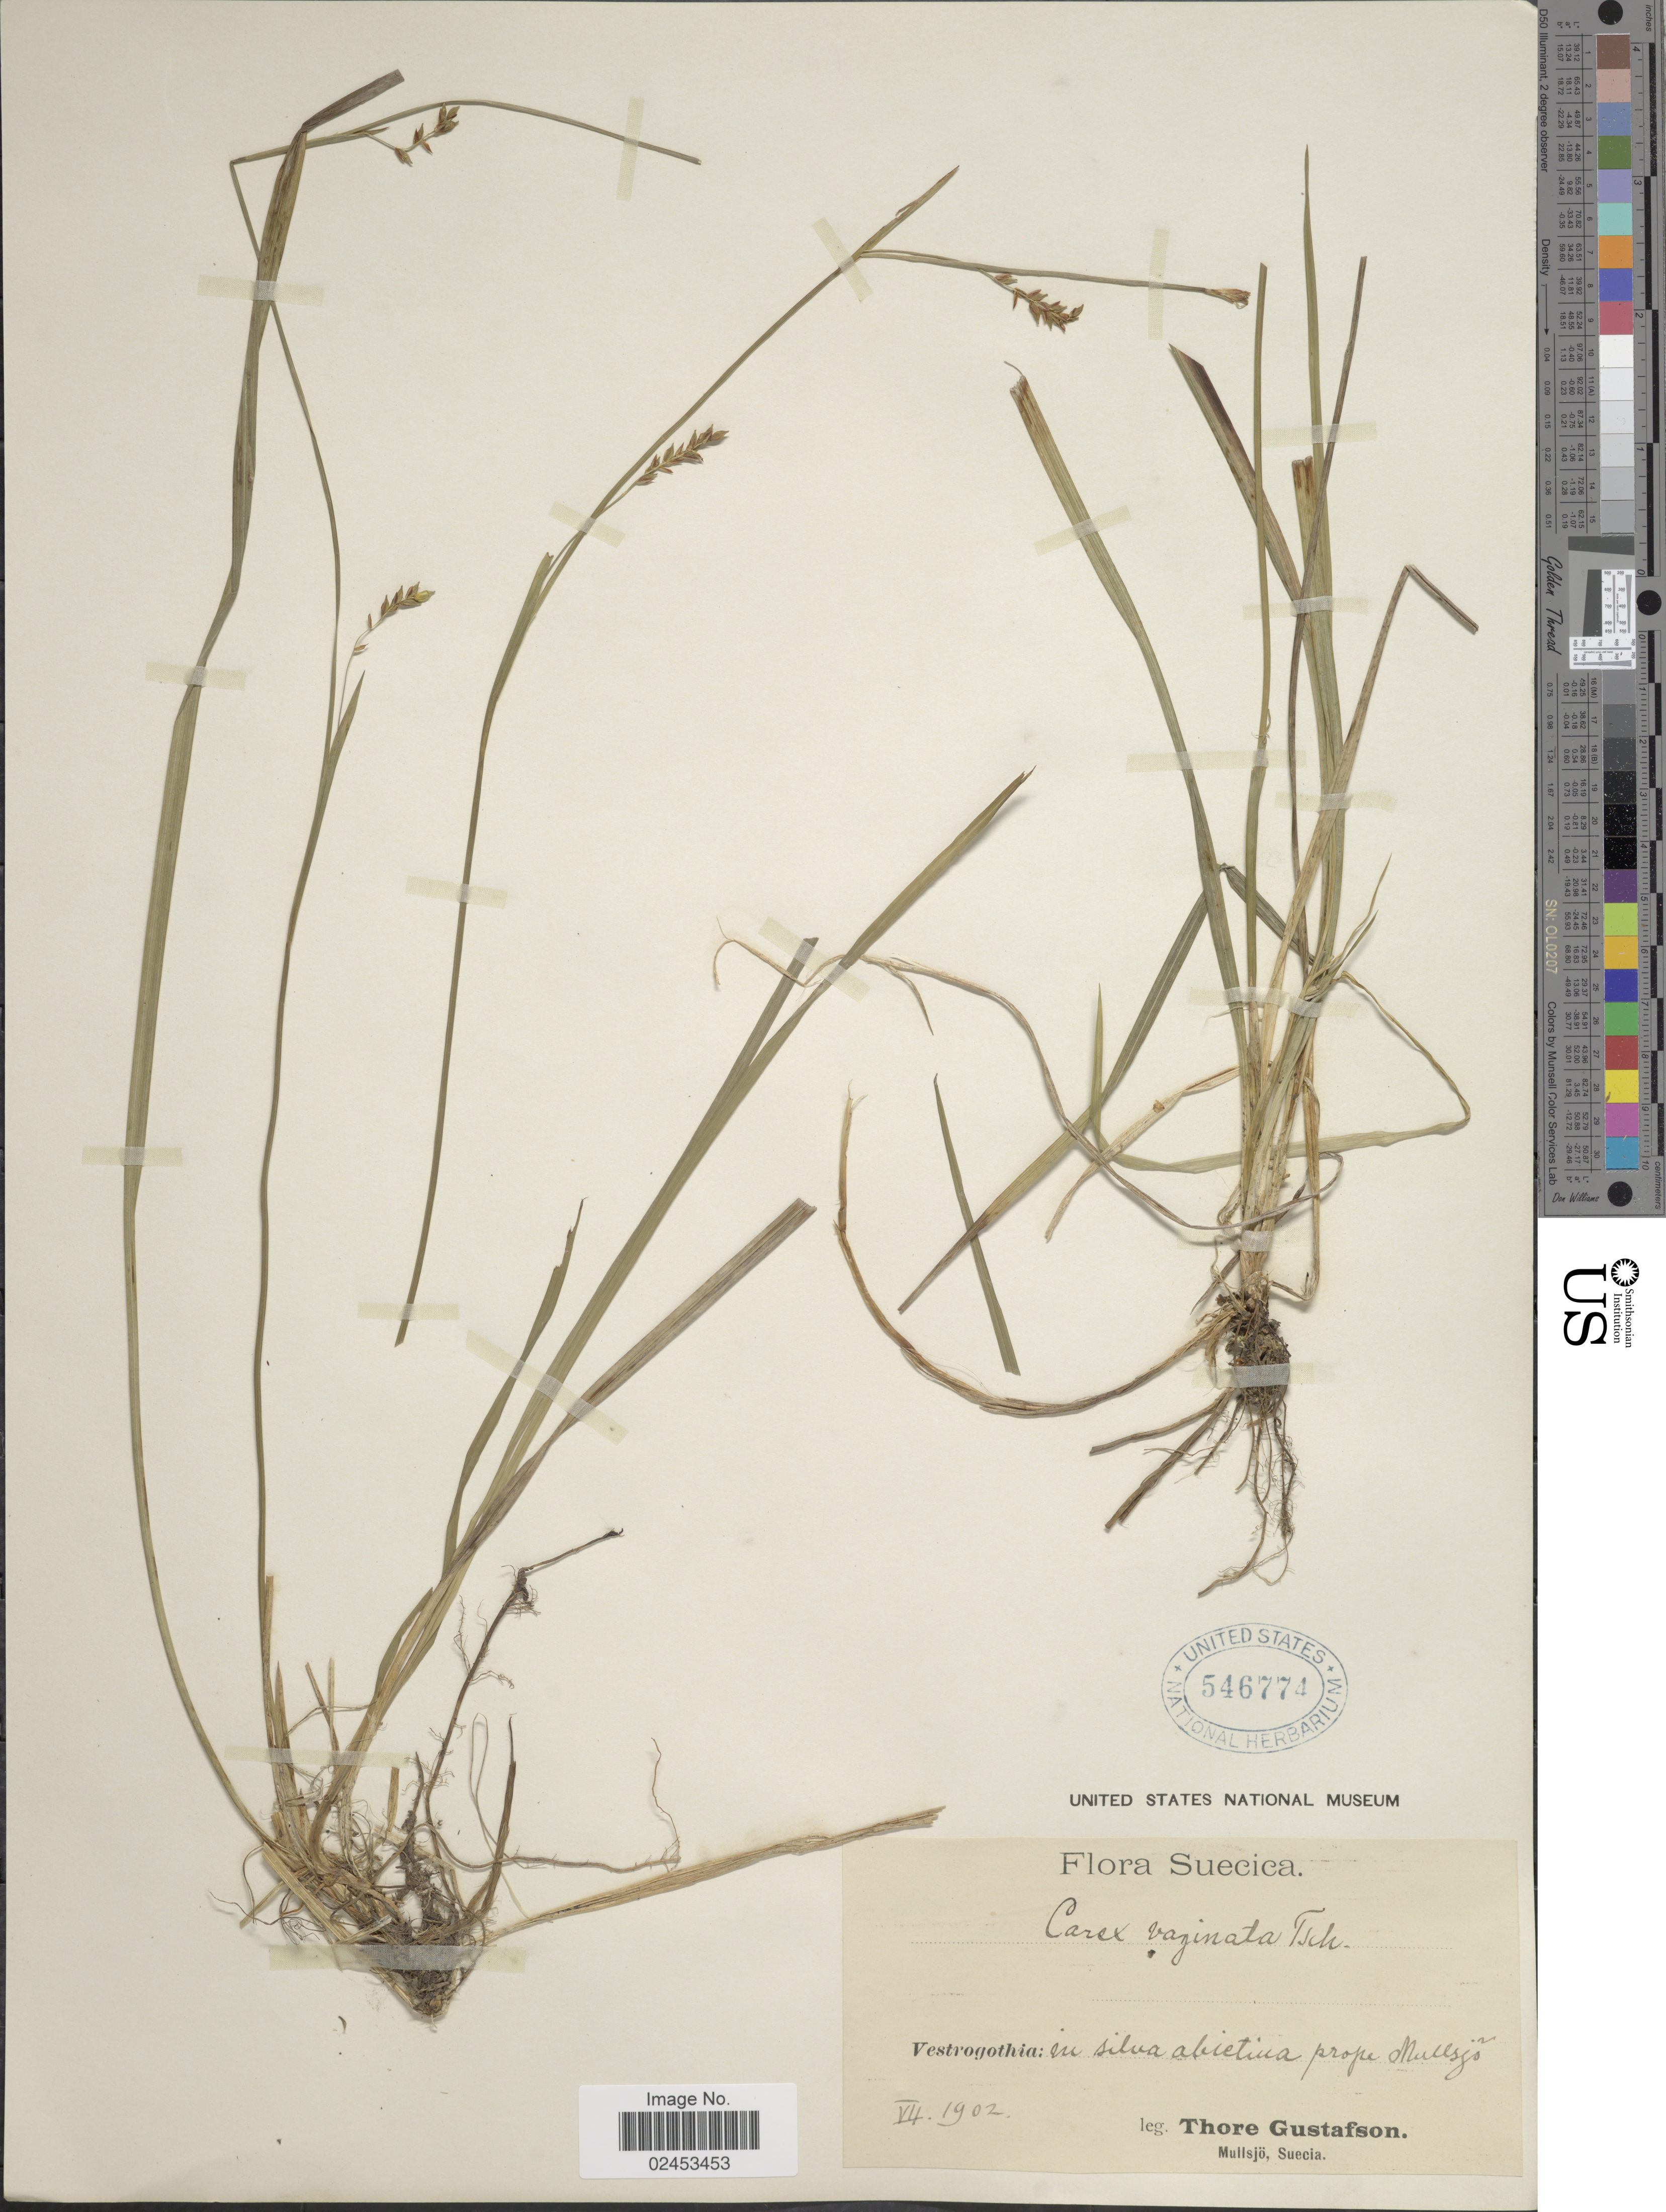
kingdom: Plantae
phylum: Tracheophyta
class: Liliopsida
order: Poales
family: Cyperaceae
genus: Carex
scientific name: Carex vaginata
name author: Tausch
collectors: T. Gustafson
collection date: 1902-07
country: Sweden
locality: Suecica, Vestrogothia: in silva abictina prope Nullsjö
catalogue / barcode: US 546774